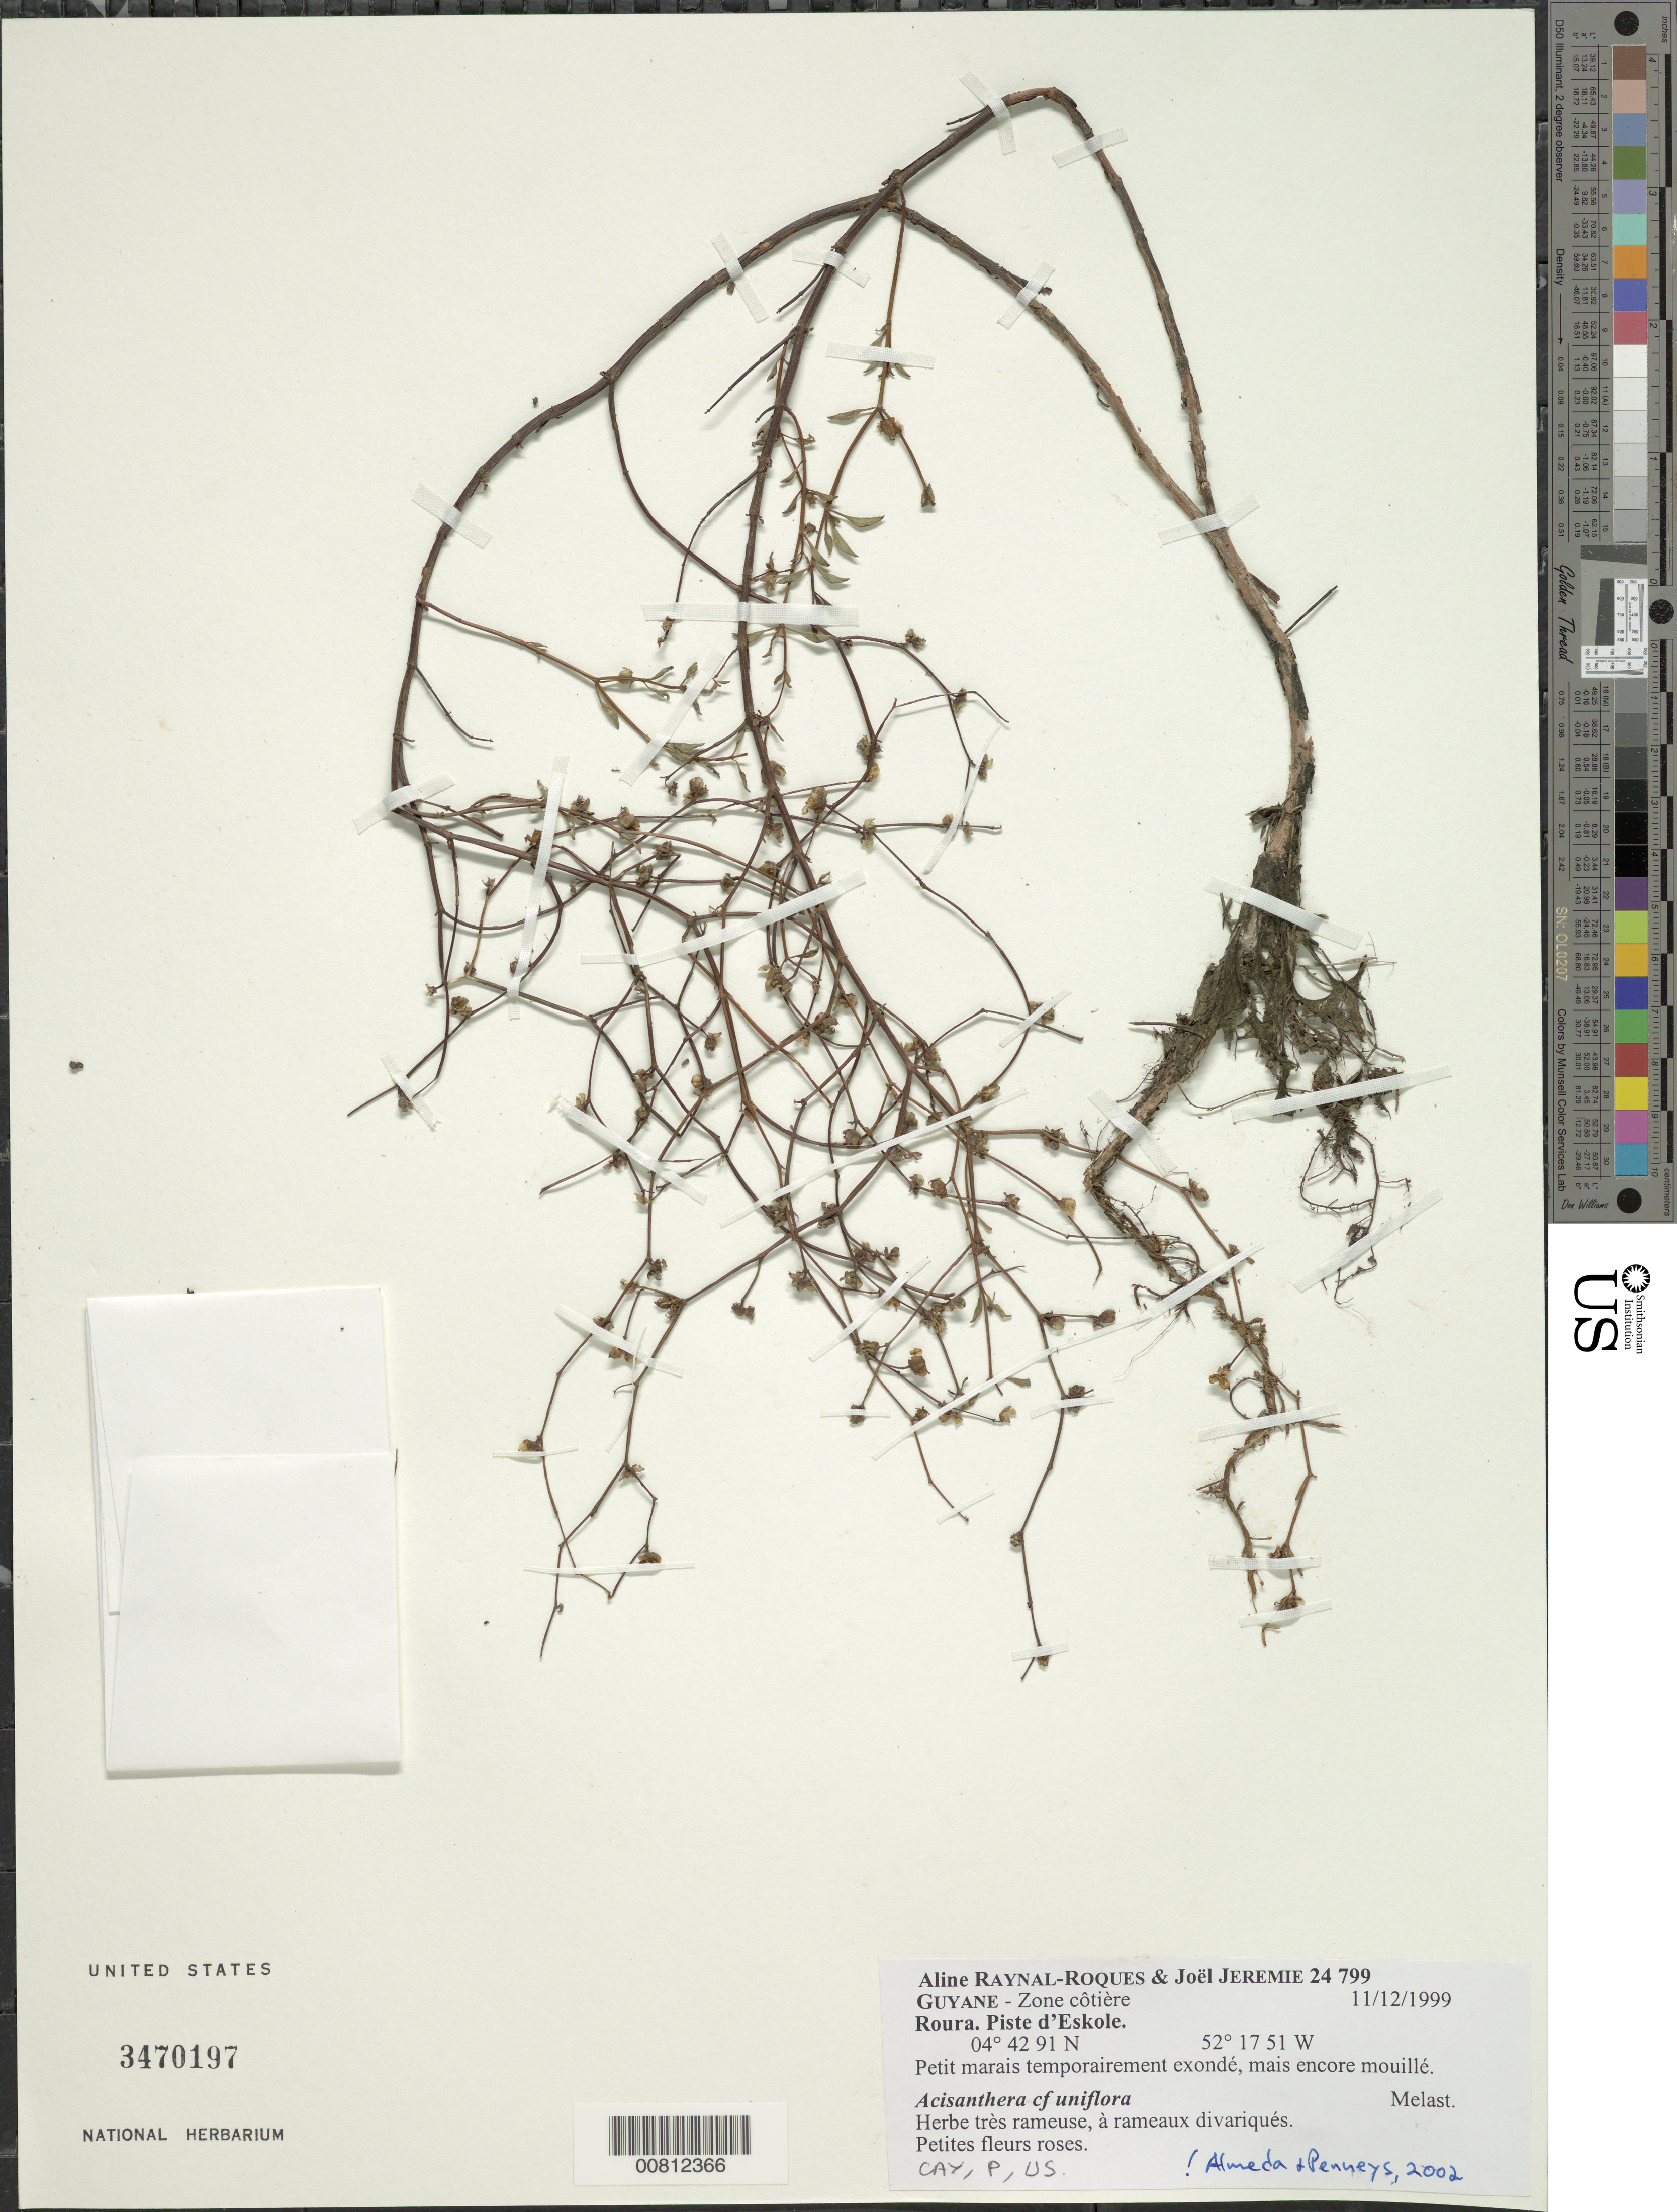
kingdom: Plantae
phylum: Tracheophyta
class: Magnoliopsida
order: Myrtales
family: Melastomataceae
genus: Acisanthera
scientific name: Acisanthera uniflora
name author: (Vahl) Gleason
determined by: Nunes da Silva, Diego, (RB), Jardim Botanico do Rio de Janeiro - Herbario (BRAZIL)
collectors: A. M. Raynal & J. Jérémie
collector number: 24799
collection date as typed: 11-Dec-99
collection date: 1999-12-11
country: French Guiana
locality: Roura, zone Cotiere. Piste d'Eskole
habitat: Petit marais temporairement exonde, mais encore mouille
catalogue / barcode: US 3470197